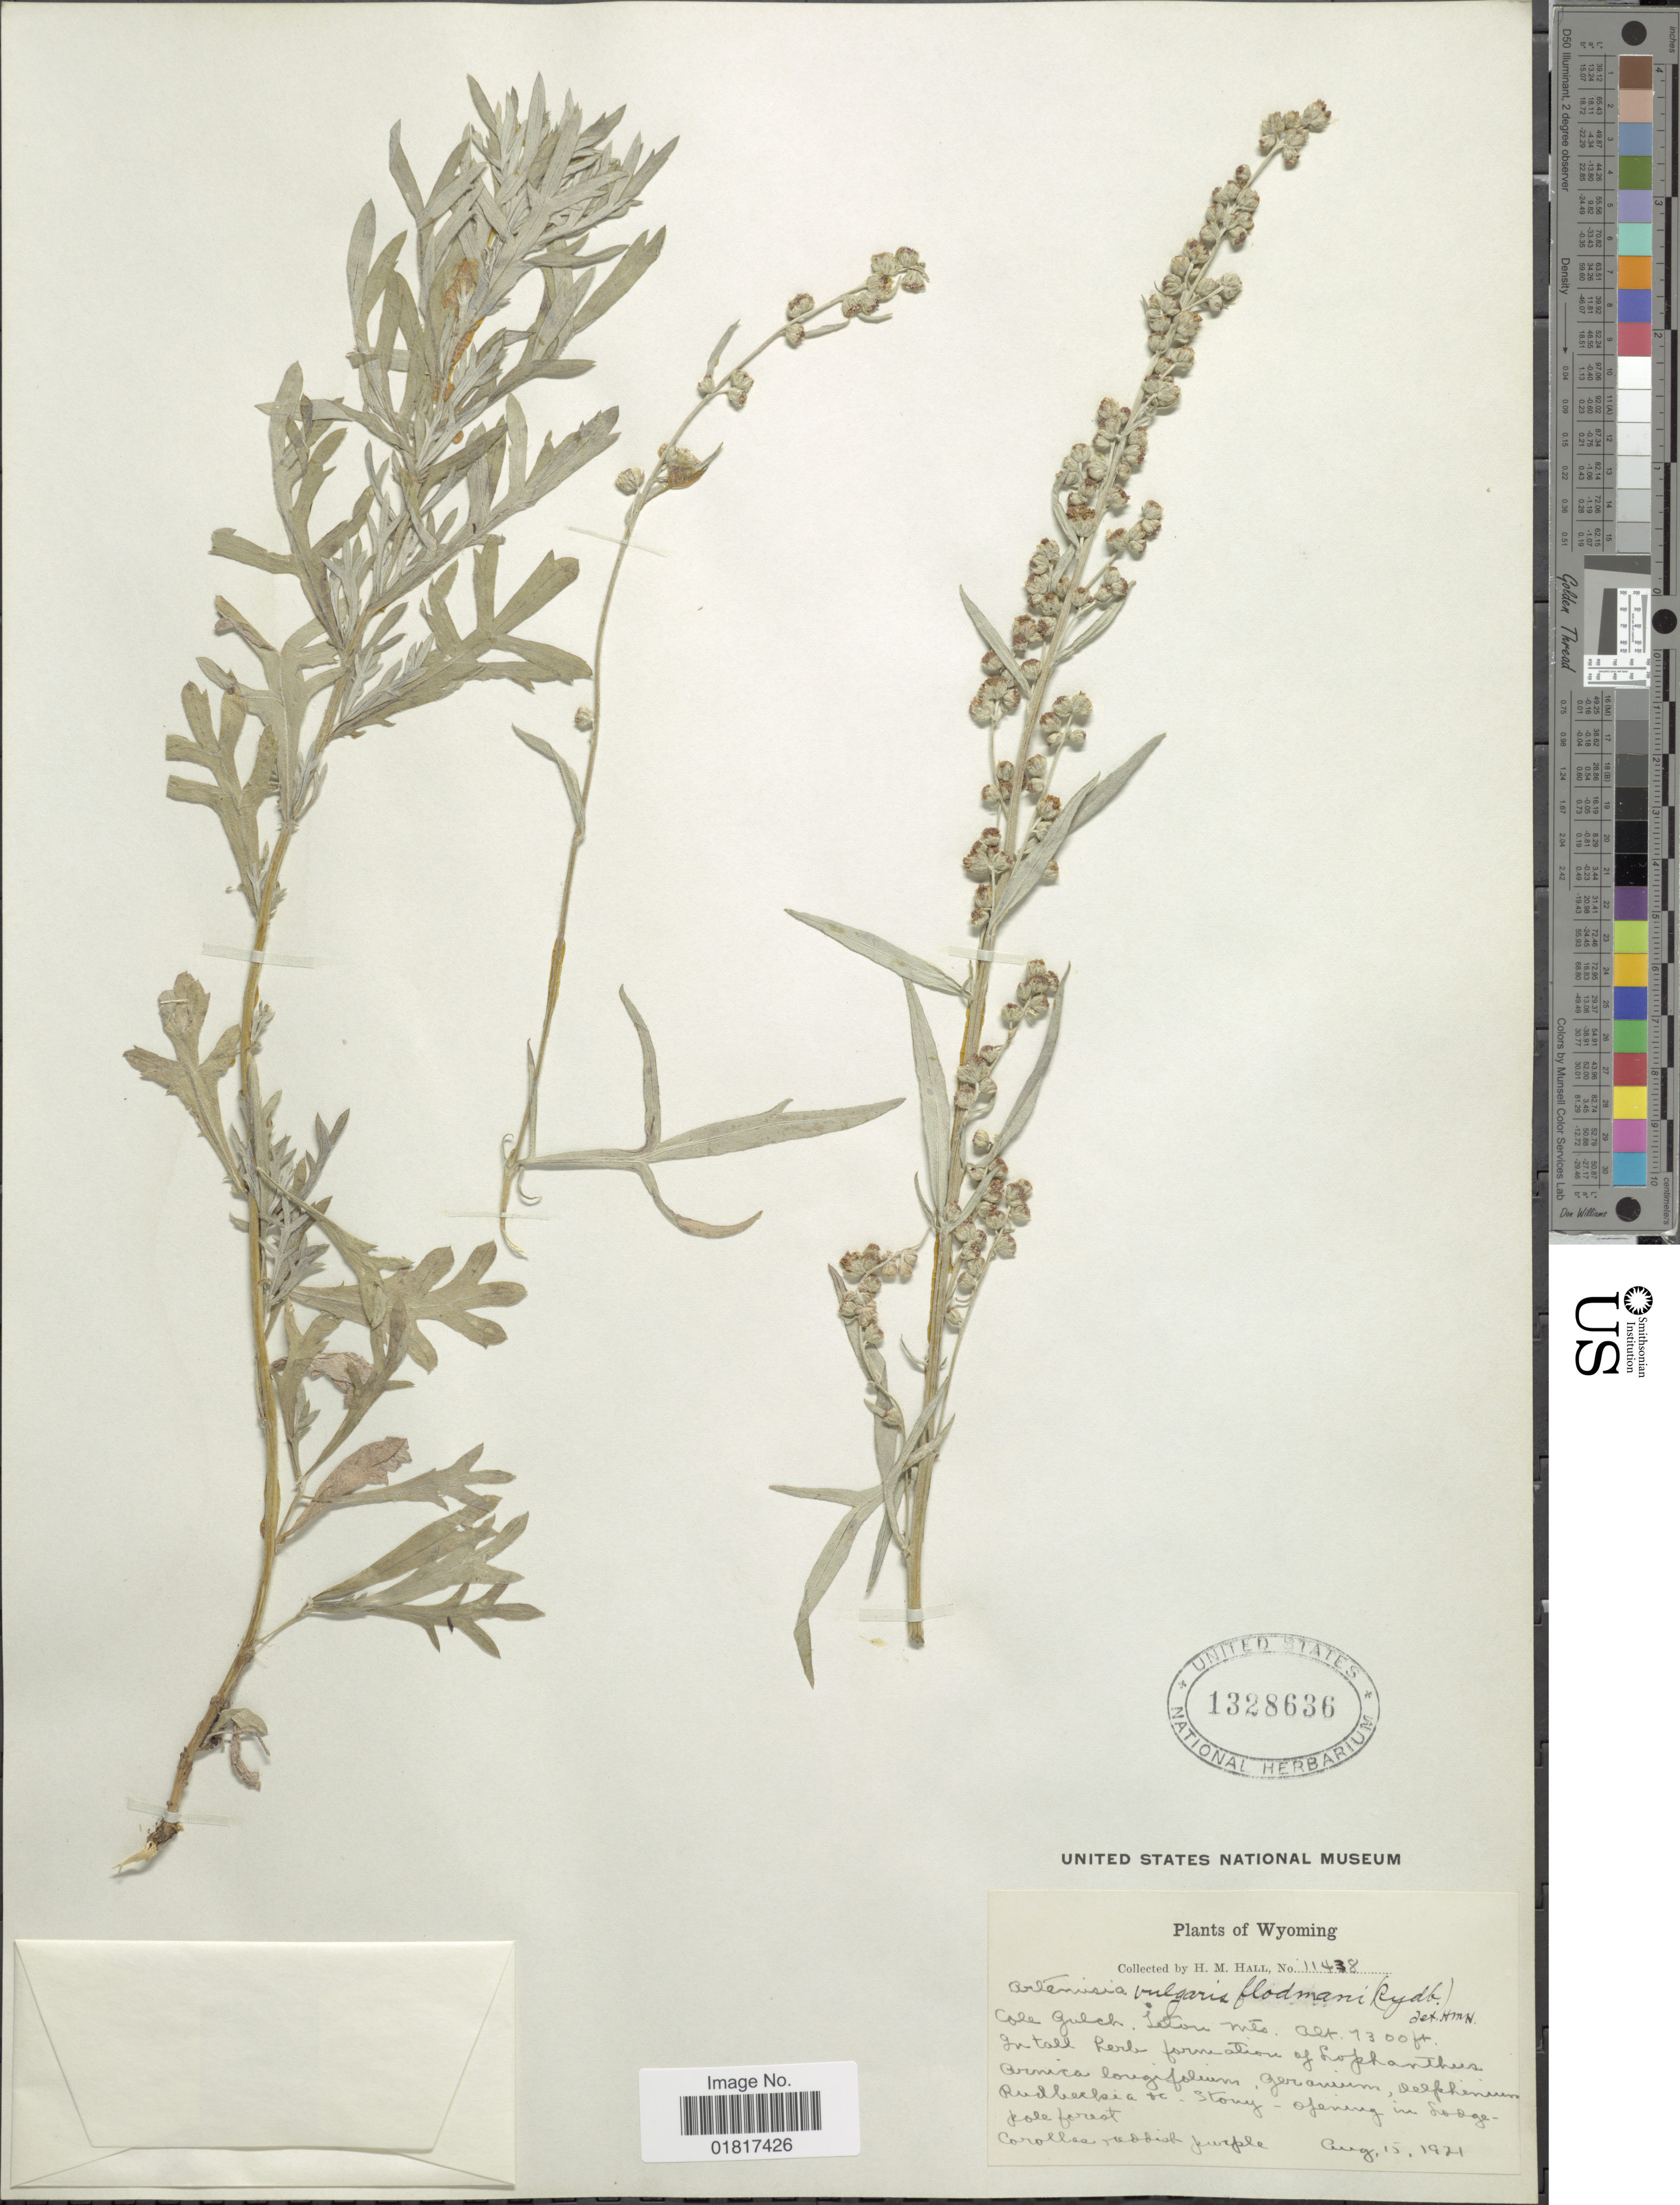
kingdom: Plantae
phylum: Tracheophyta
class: Magnoliopsida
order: Asterales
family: Asteraceae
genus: Artemisia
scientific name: Artemisia vulgaris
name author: L.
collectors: H. M. Hall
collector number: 11438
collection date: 1921-08-15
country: United States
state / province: Wyoming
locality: Cole Gulch, Telon Mts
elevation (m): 2225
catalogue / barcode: US 1328636